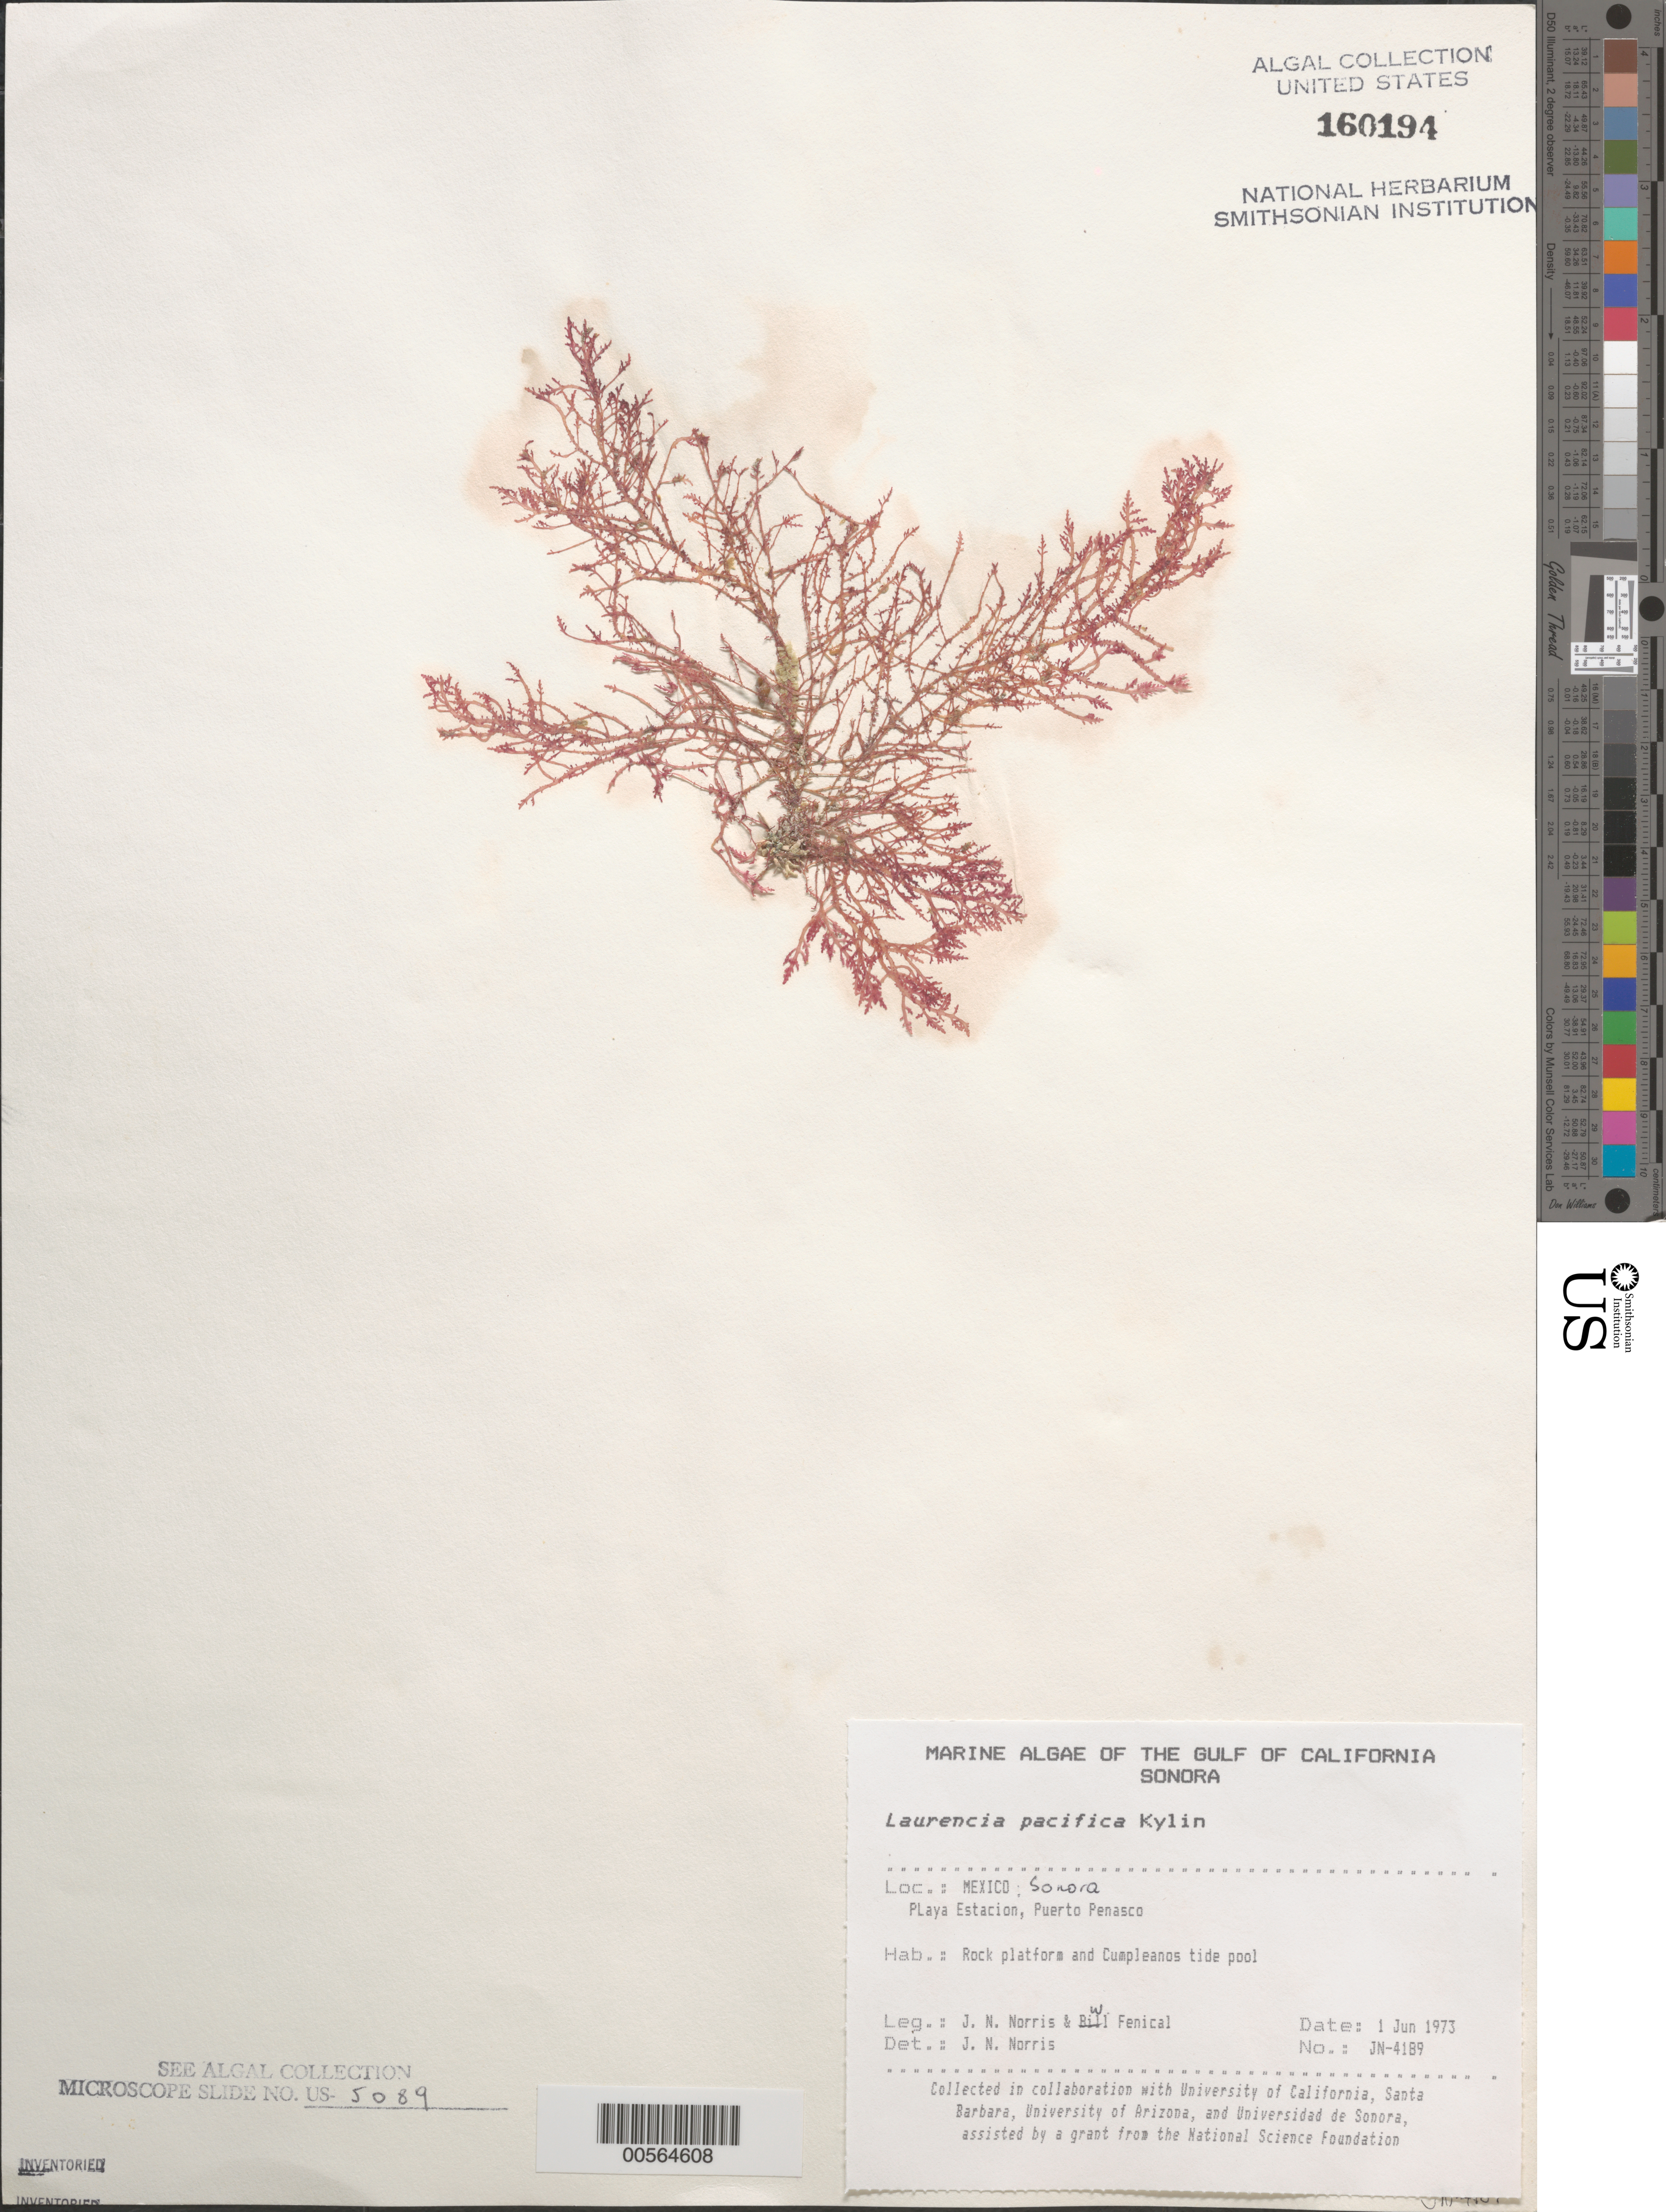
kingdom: Plantae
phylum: Rhodophyta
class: Florideophyceae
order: Ceramiales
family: Rhodomelaceae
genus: Laurencia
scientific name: Laurencia pacifica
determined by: Norris, James N.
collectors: J. N. Norris & W. Fenical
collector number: JN-4189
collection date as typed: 01 Jun 1973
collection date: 1973-06-01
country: Mexico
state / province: Sonora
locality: Playa Estacion, Puerto Penasco, Cumpleanos Tide Pool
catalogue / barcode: US 160194